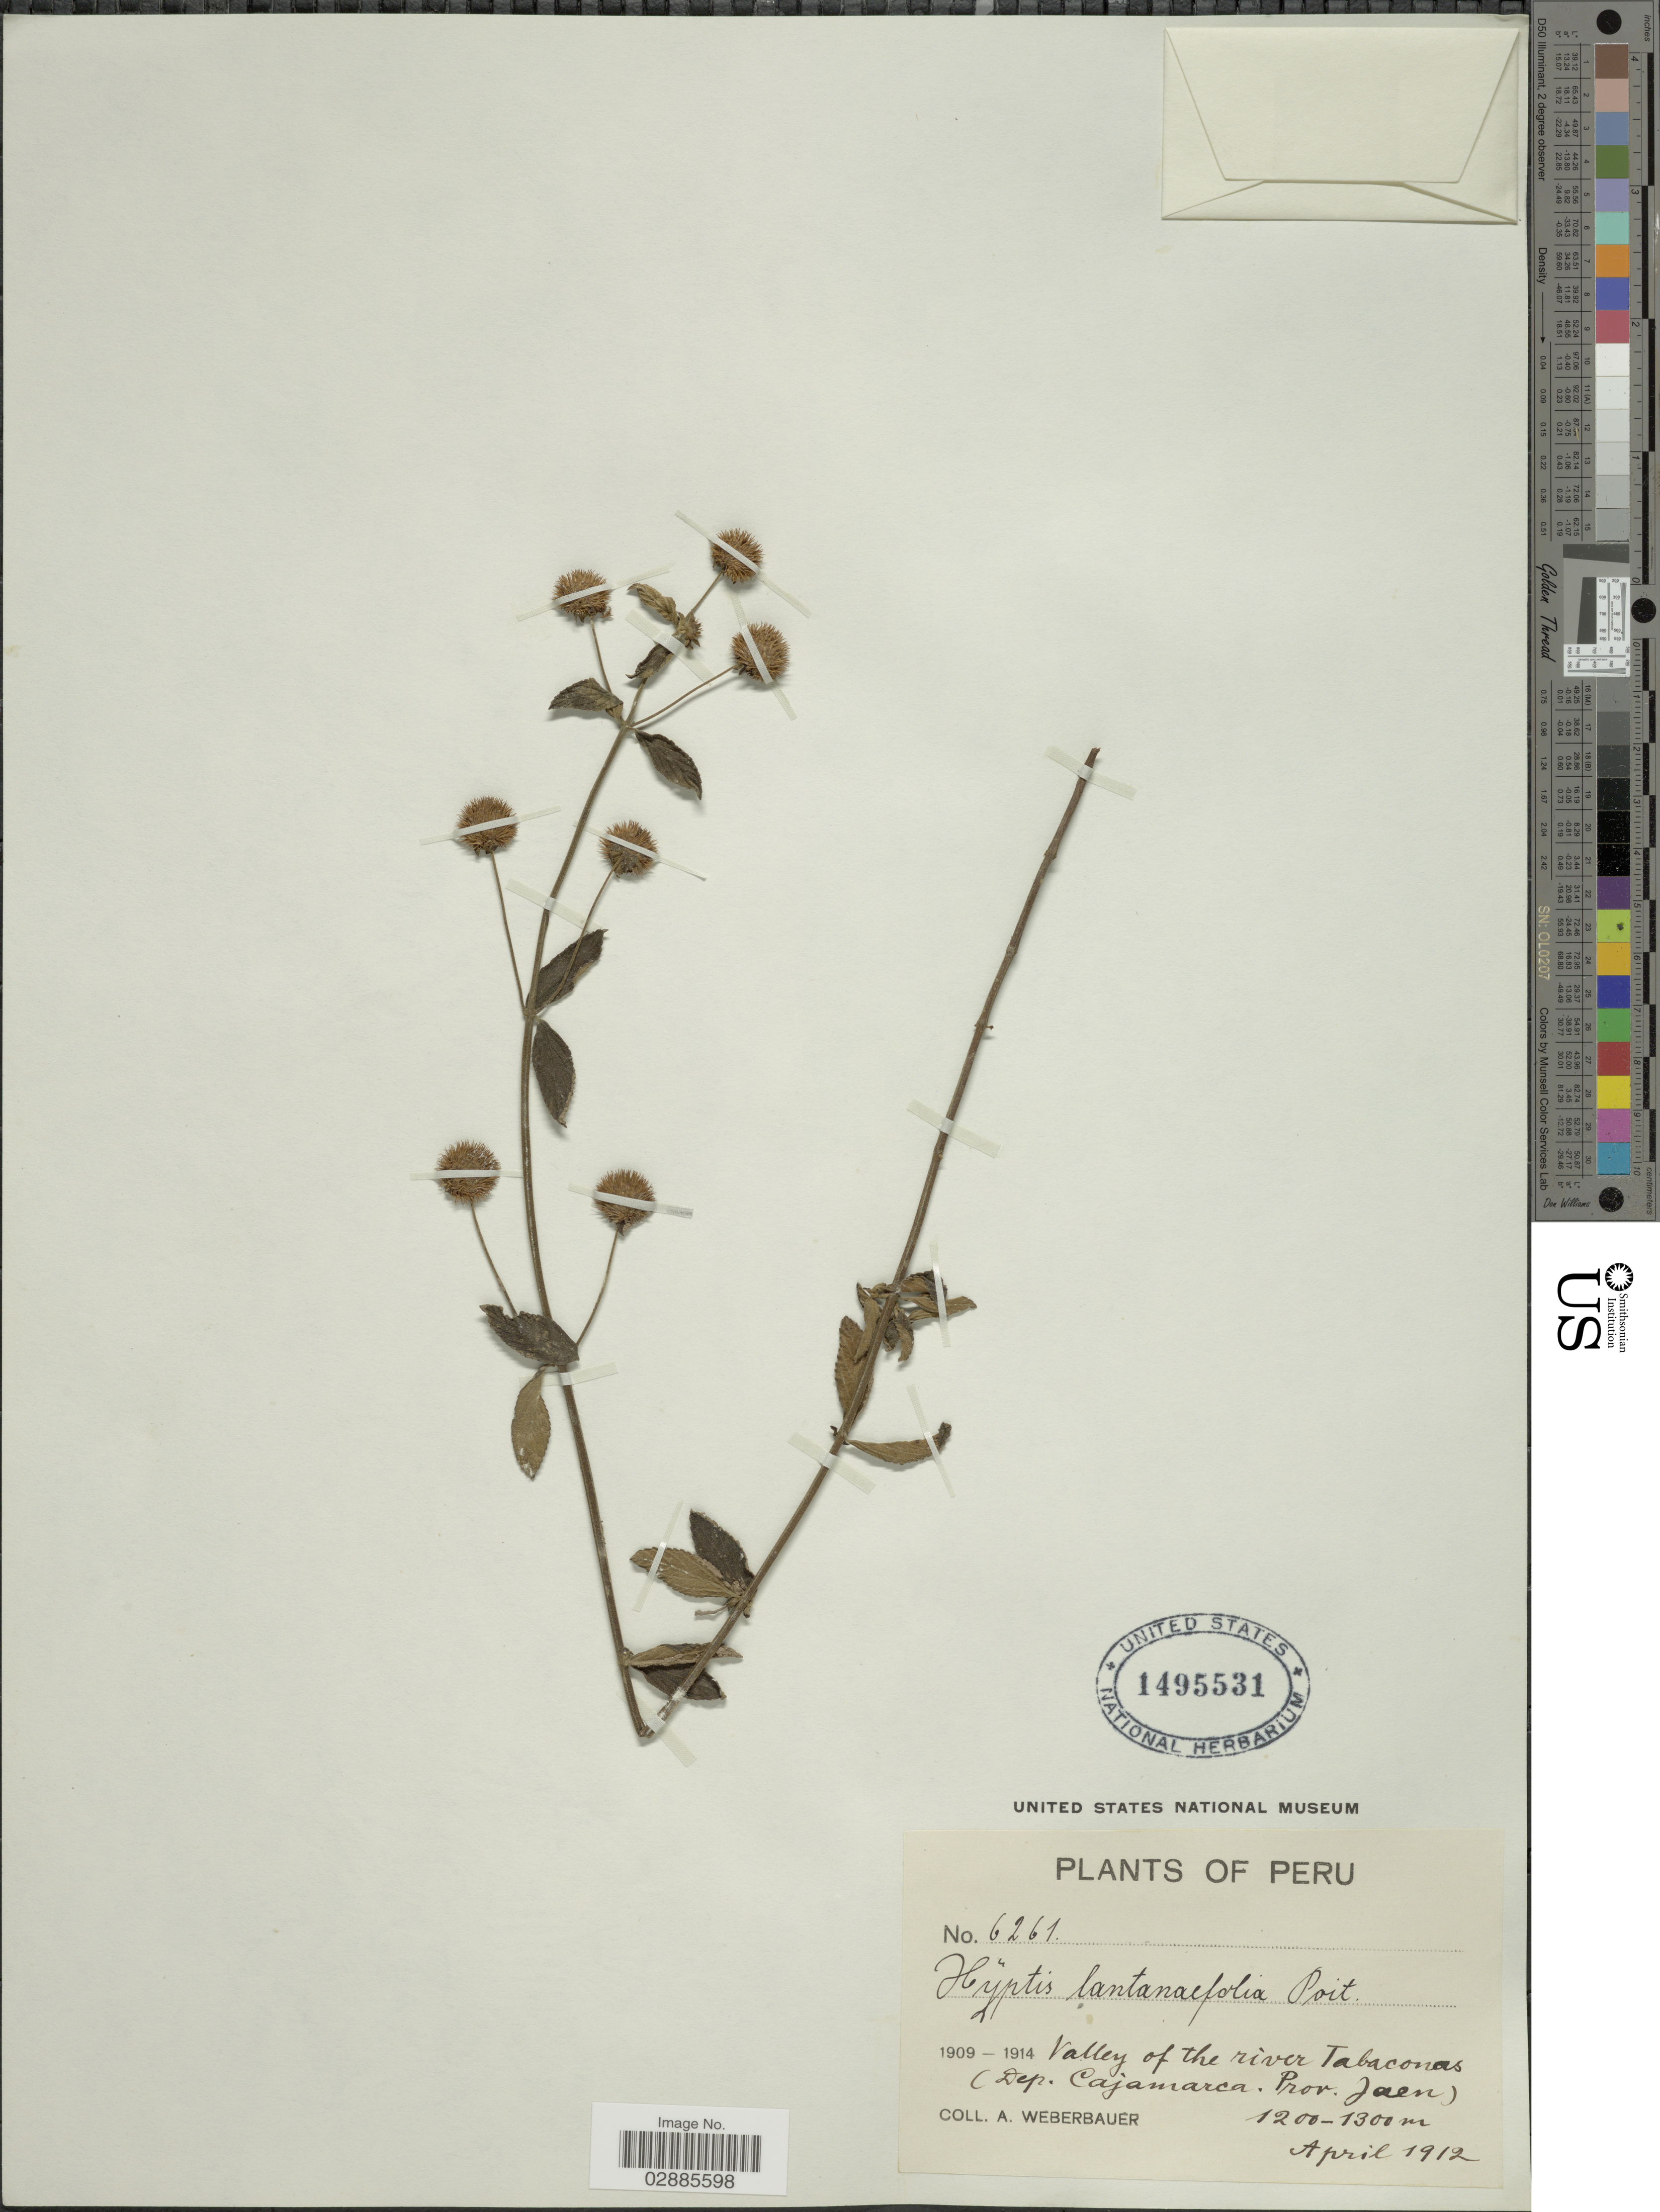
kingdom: Plantae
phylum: Tracheophyta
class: Magnoliopsida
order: Lamiales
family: Lamiaceae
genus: Hyptis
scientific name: Hyptis lantanifolia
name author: Poit.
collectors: A. Weberbauer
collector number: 6261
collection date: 1912-04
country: Peru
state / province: Cajamarca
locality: Valley of the river Tabaconas (Dep. Cajamarca. Prov. Jaen).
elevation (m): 1200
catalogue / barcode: US 1495531